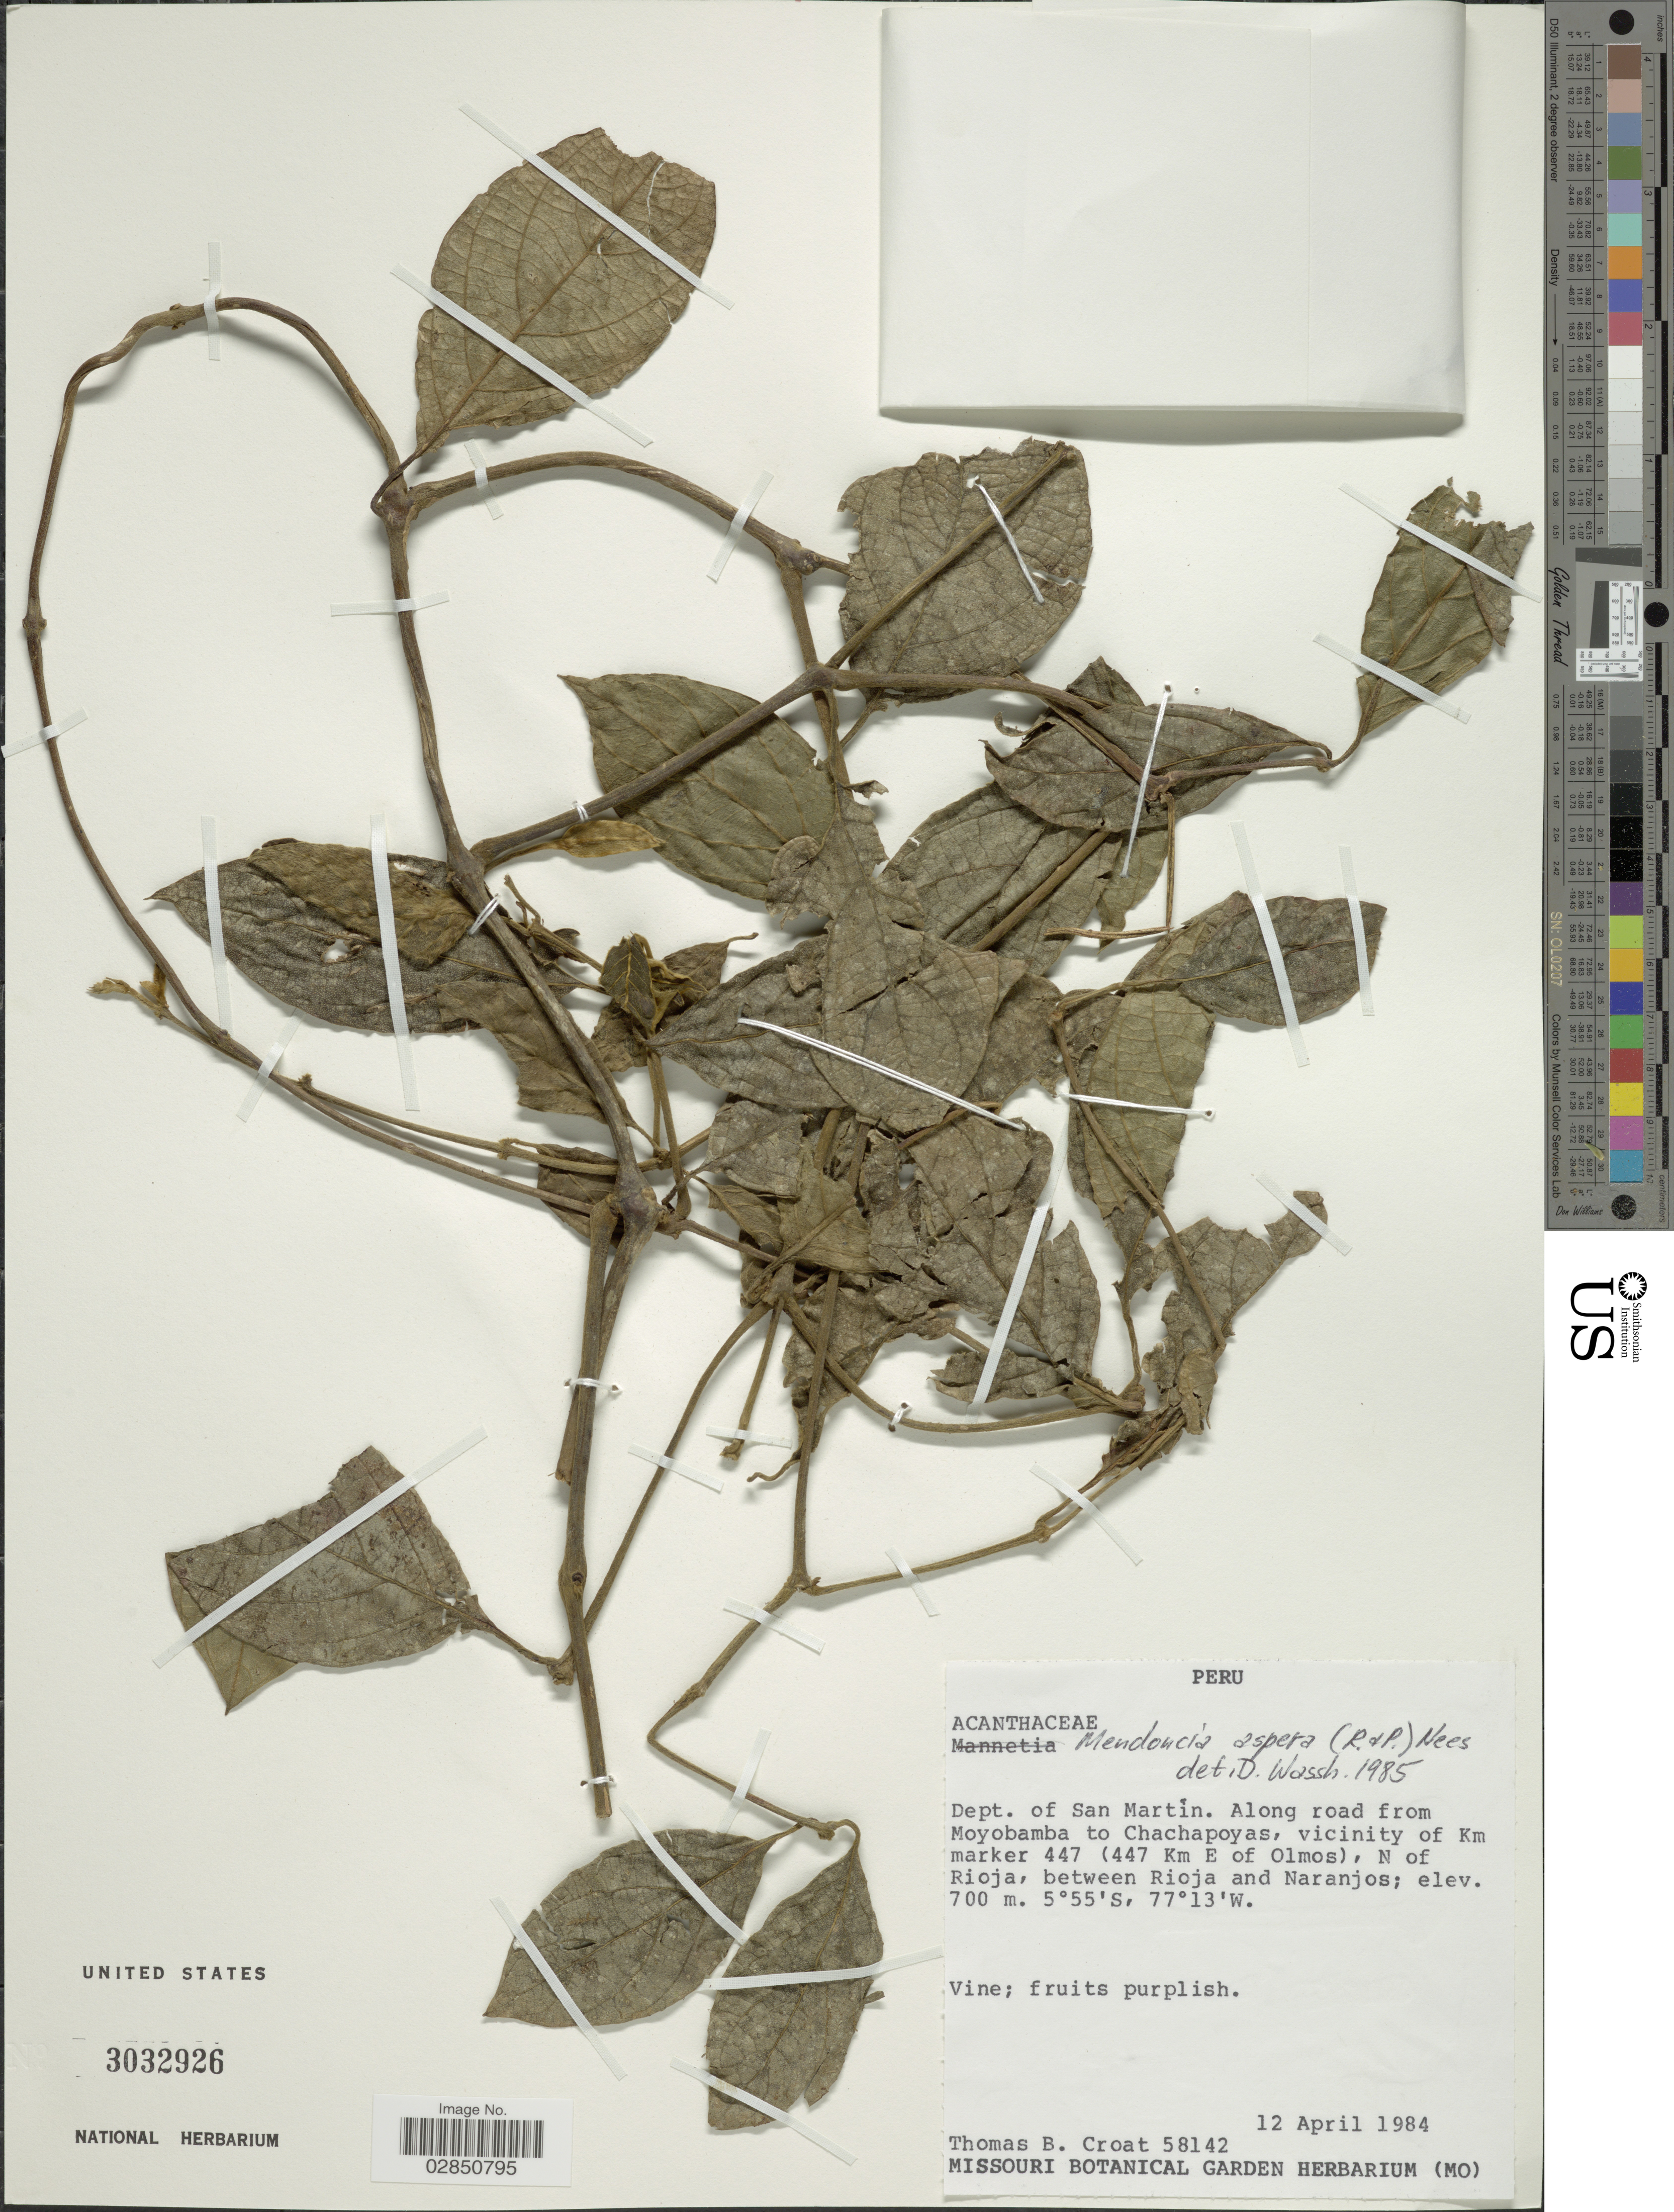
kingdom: Plantae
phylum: Tracheophyta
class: Magnoliopsida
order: Lamiales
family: Acanthaceae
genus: Mendoncia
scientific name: Mendoncia aspera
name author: (Ruiz & Pav.) Nees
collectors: T. B. Croat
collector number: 58142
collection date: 1984-04-12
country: Peru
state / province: San Martín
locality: Dept. of San Martin. Along road from Moyobamba to Chachapoyas, vicinity of Km marker 447 (447 Km E of Olmos), N of Rioja, between Rioja and Naranjos.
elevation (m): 700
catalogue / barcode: US 3032926